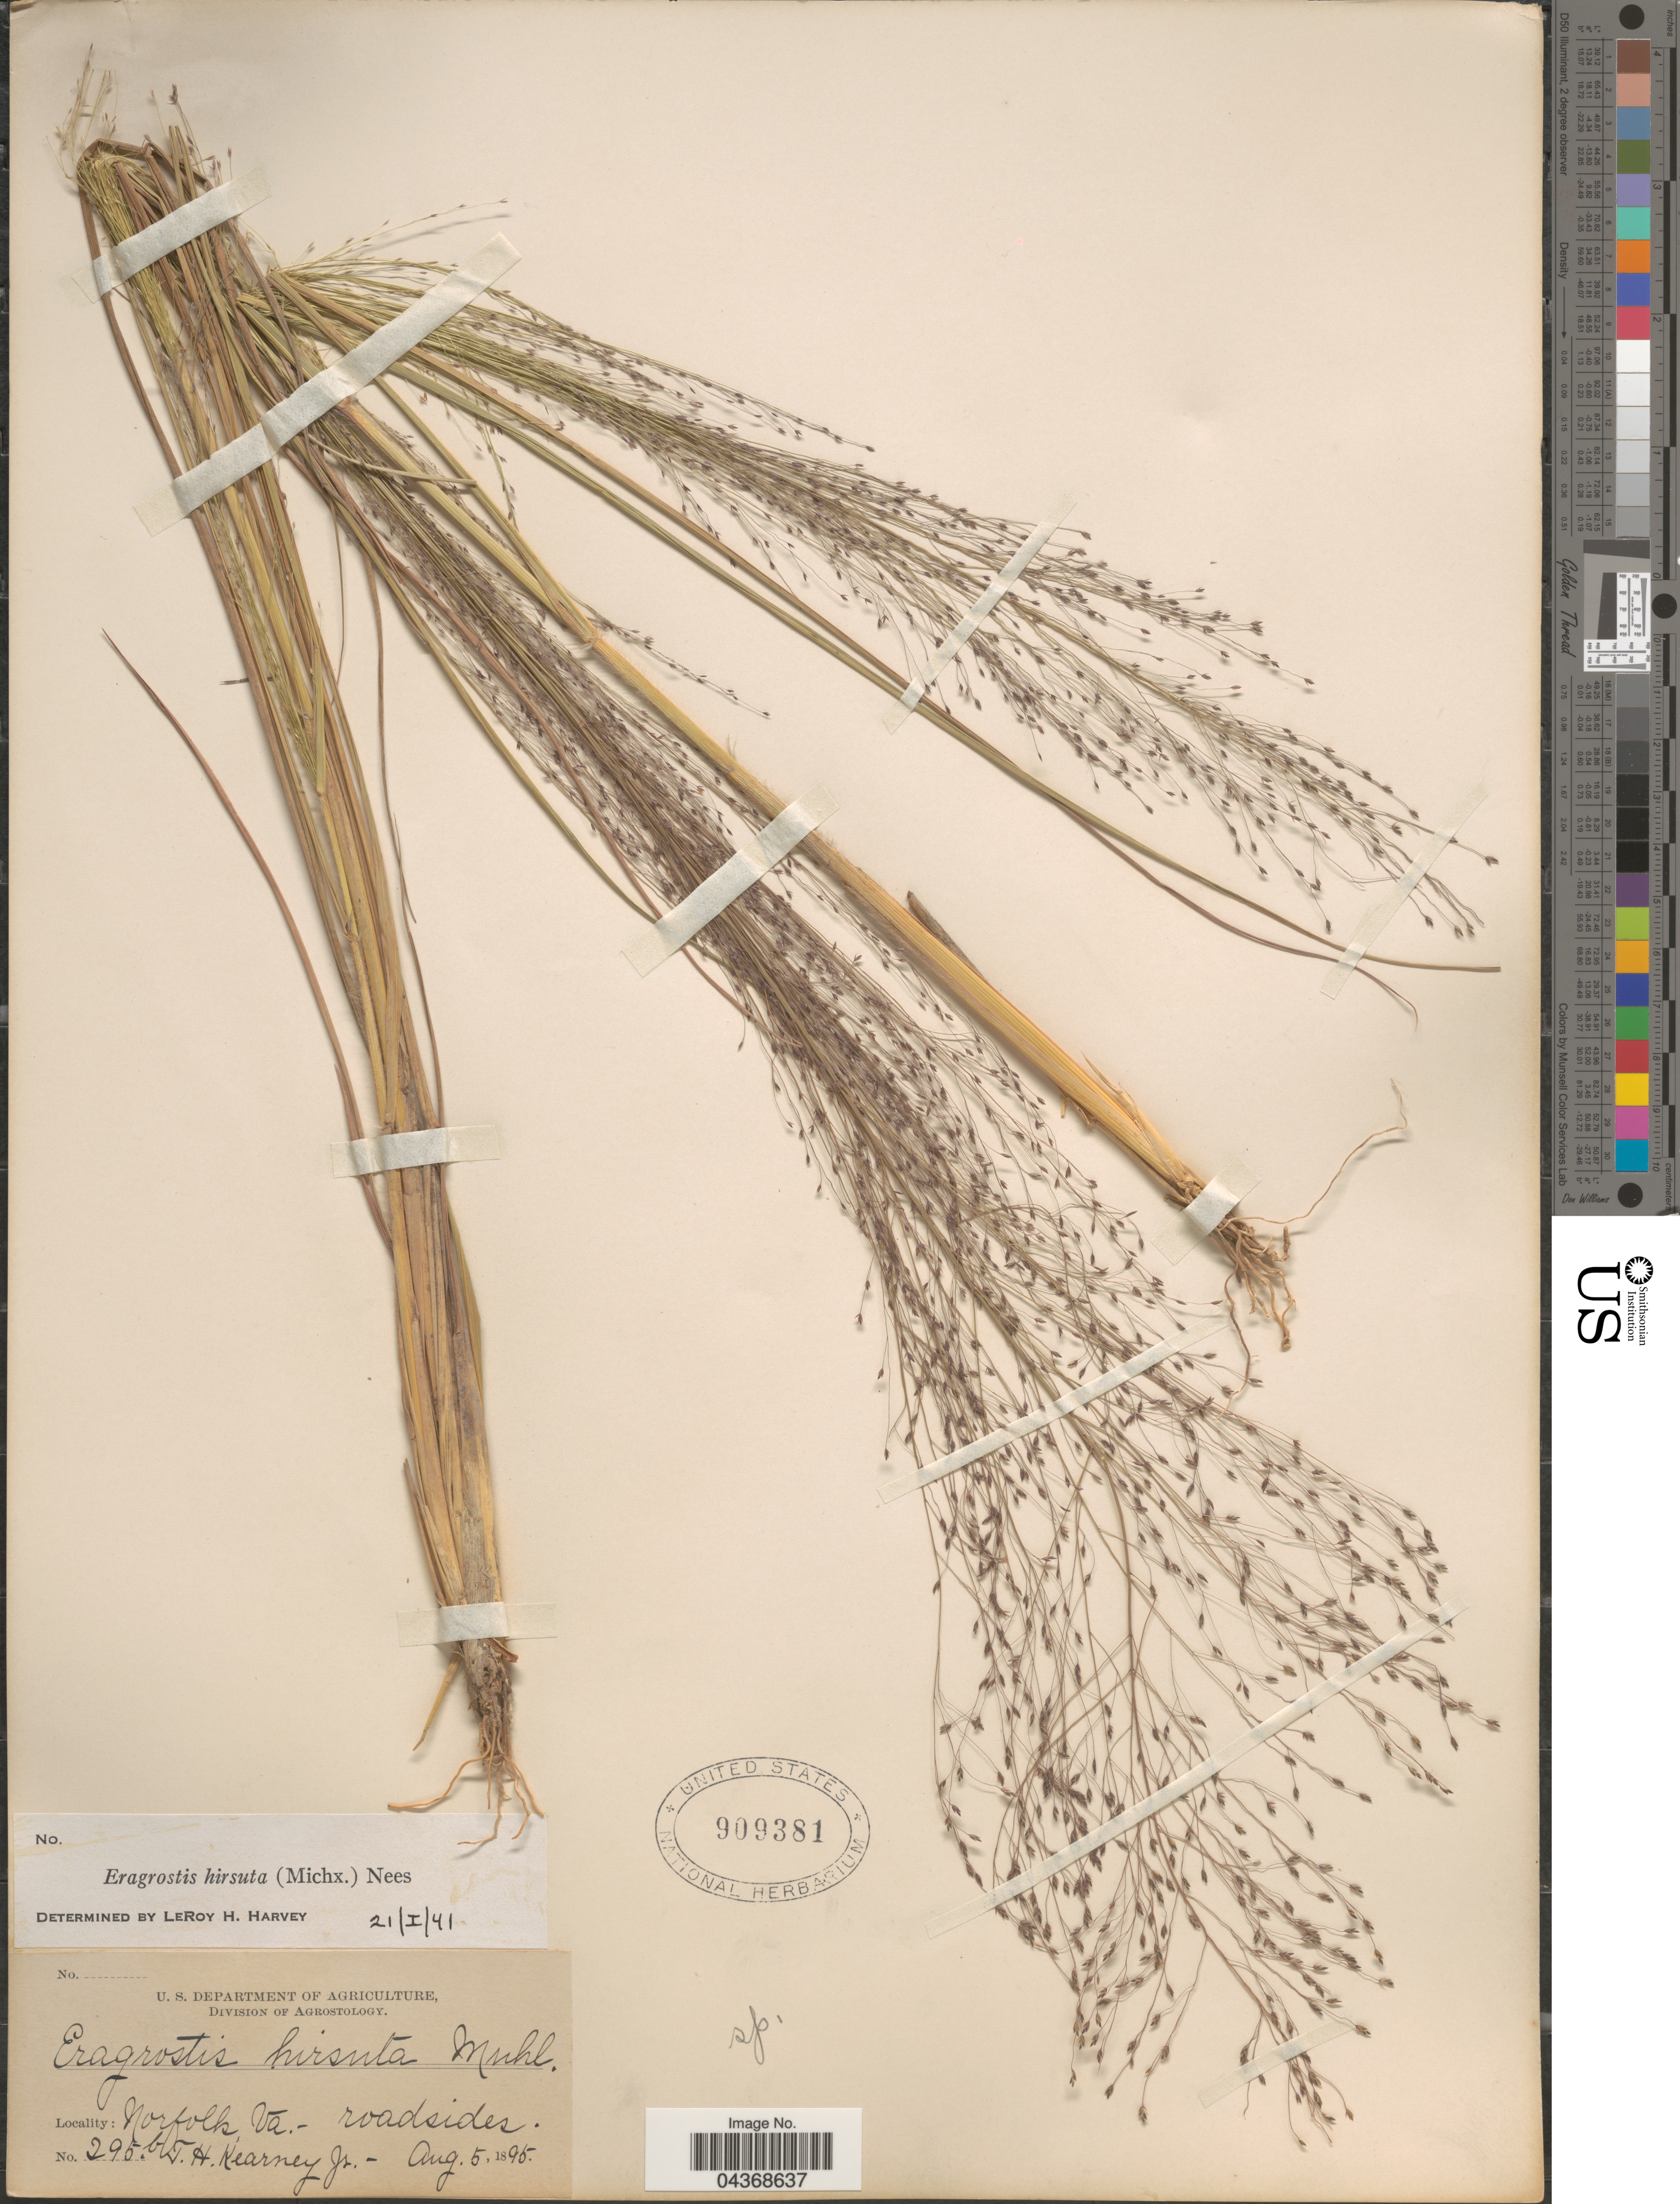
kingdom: Plantae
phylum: Tracheophyta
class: Liliopsida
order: Poales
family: Poaceae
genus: Eragrostis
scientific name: Eragrostis hirsuta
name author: (Michx.) Nees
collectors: T. H. Kearney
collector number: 295b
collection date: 1895-08-05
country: United States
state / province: Virginia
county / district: City of Norfolk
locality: Norfolk.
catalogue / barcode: US 909381